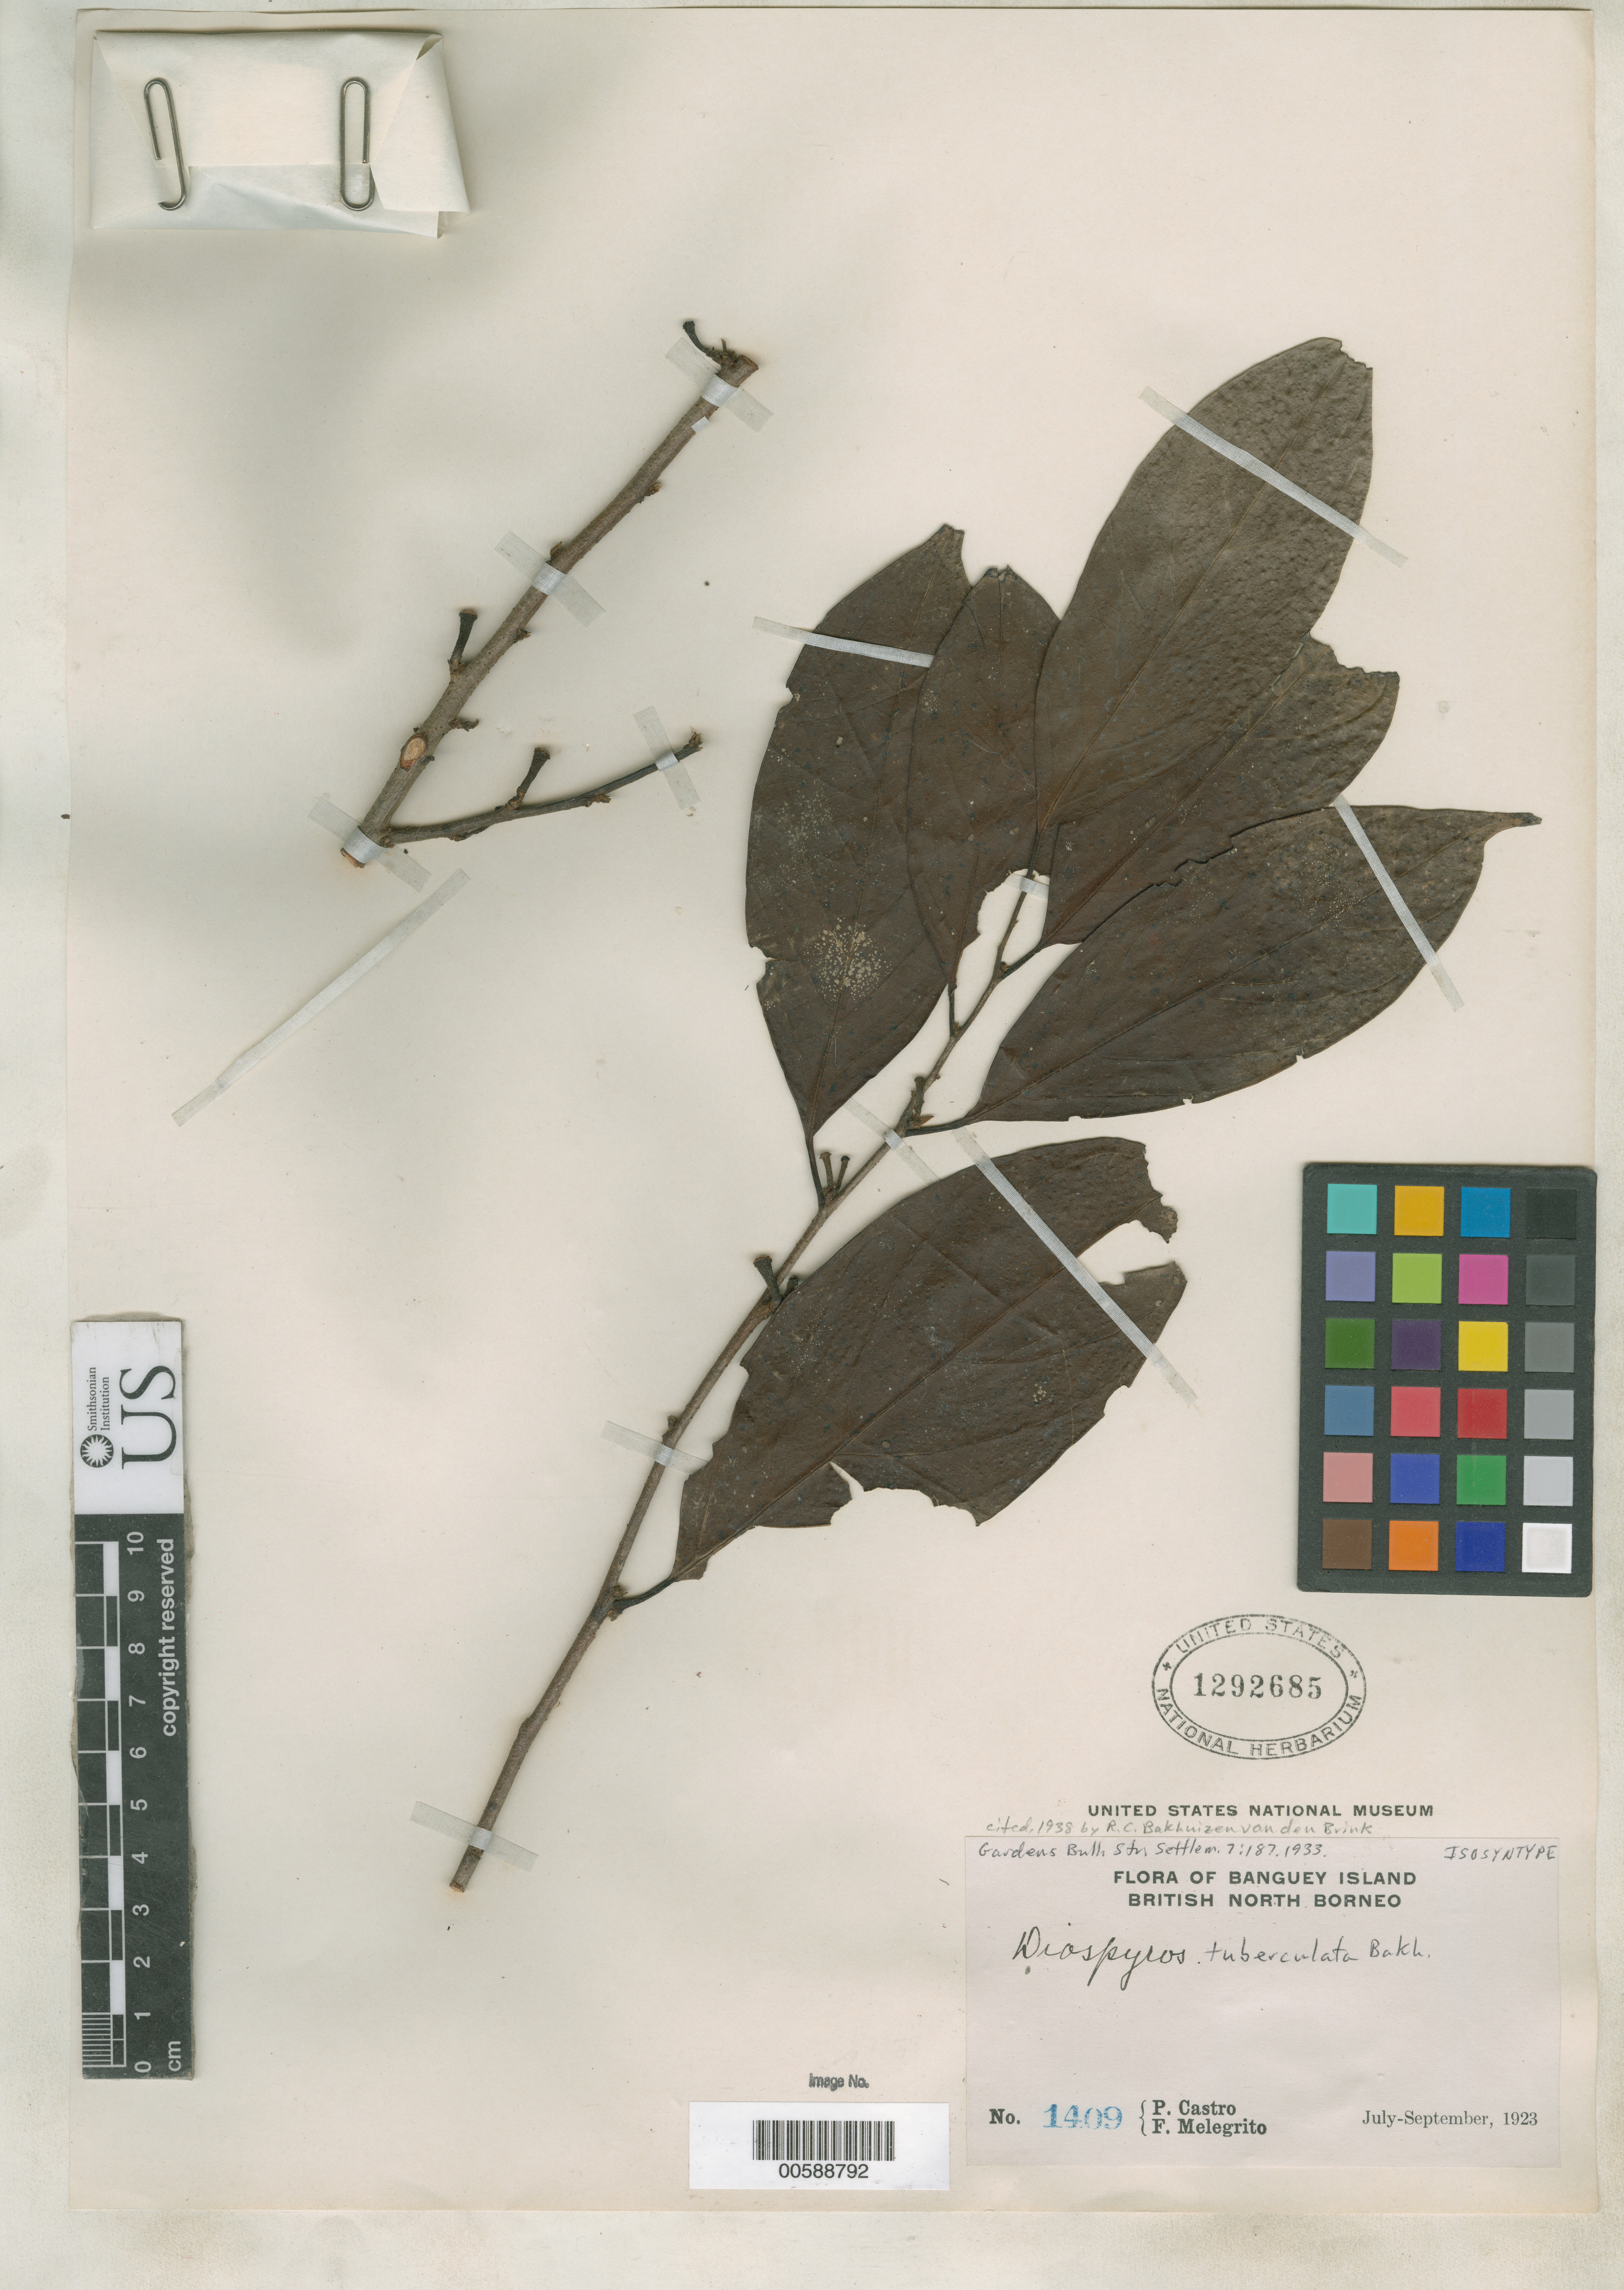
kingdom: Plantae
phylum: Tracheophyta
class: Magnoliopsida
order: Ericales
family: Ebenaceae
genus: Diospyros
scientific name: Diospyros tuberculata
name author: Bakh.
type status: Isosyntype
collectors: P. Castro & F. Melegrito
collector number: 1409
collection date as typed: Jul 1923 to -- Sep 1923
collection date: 1923-07/1923-09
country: Malaysia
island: Banguey Island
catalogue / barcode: US 1292685